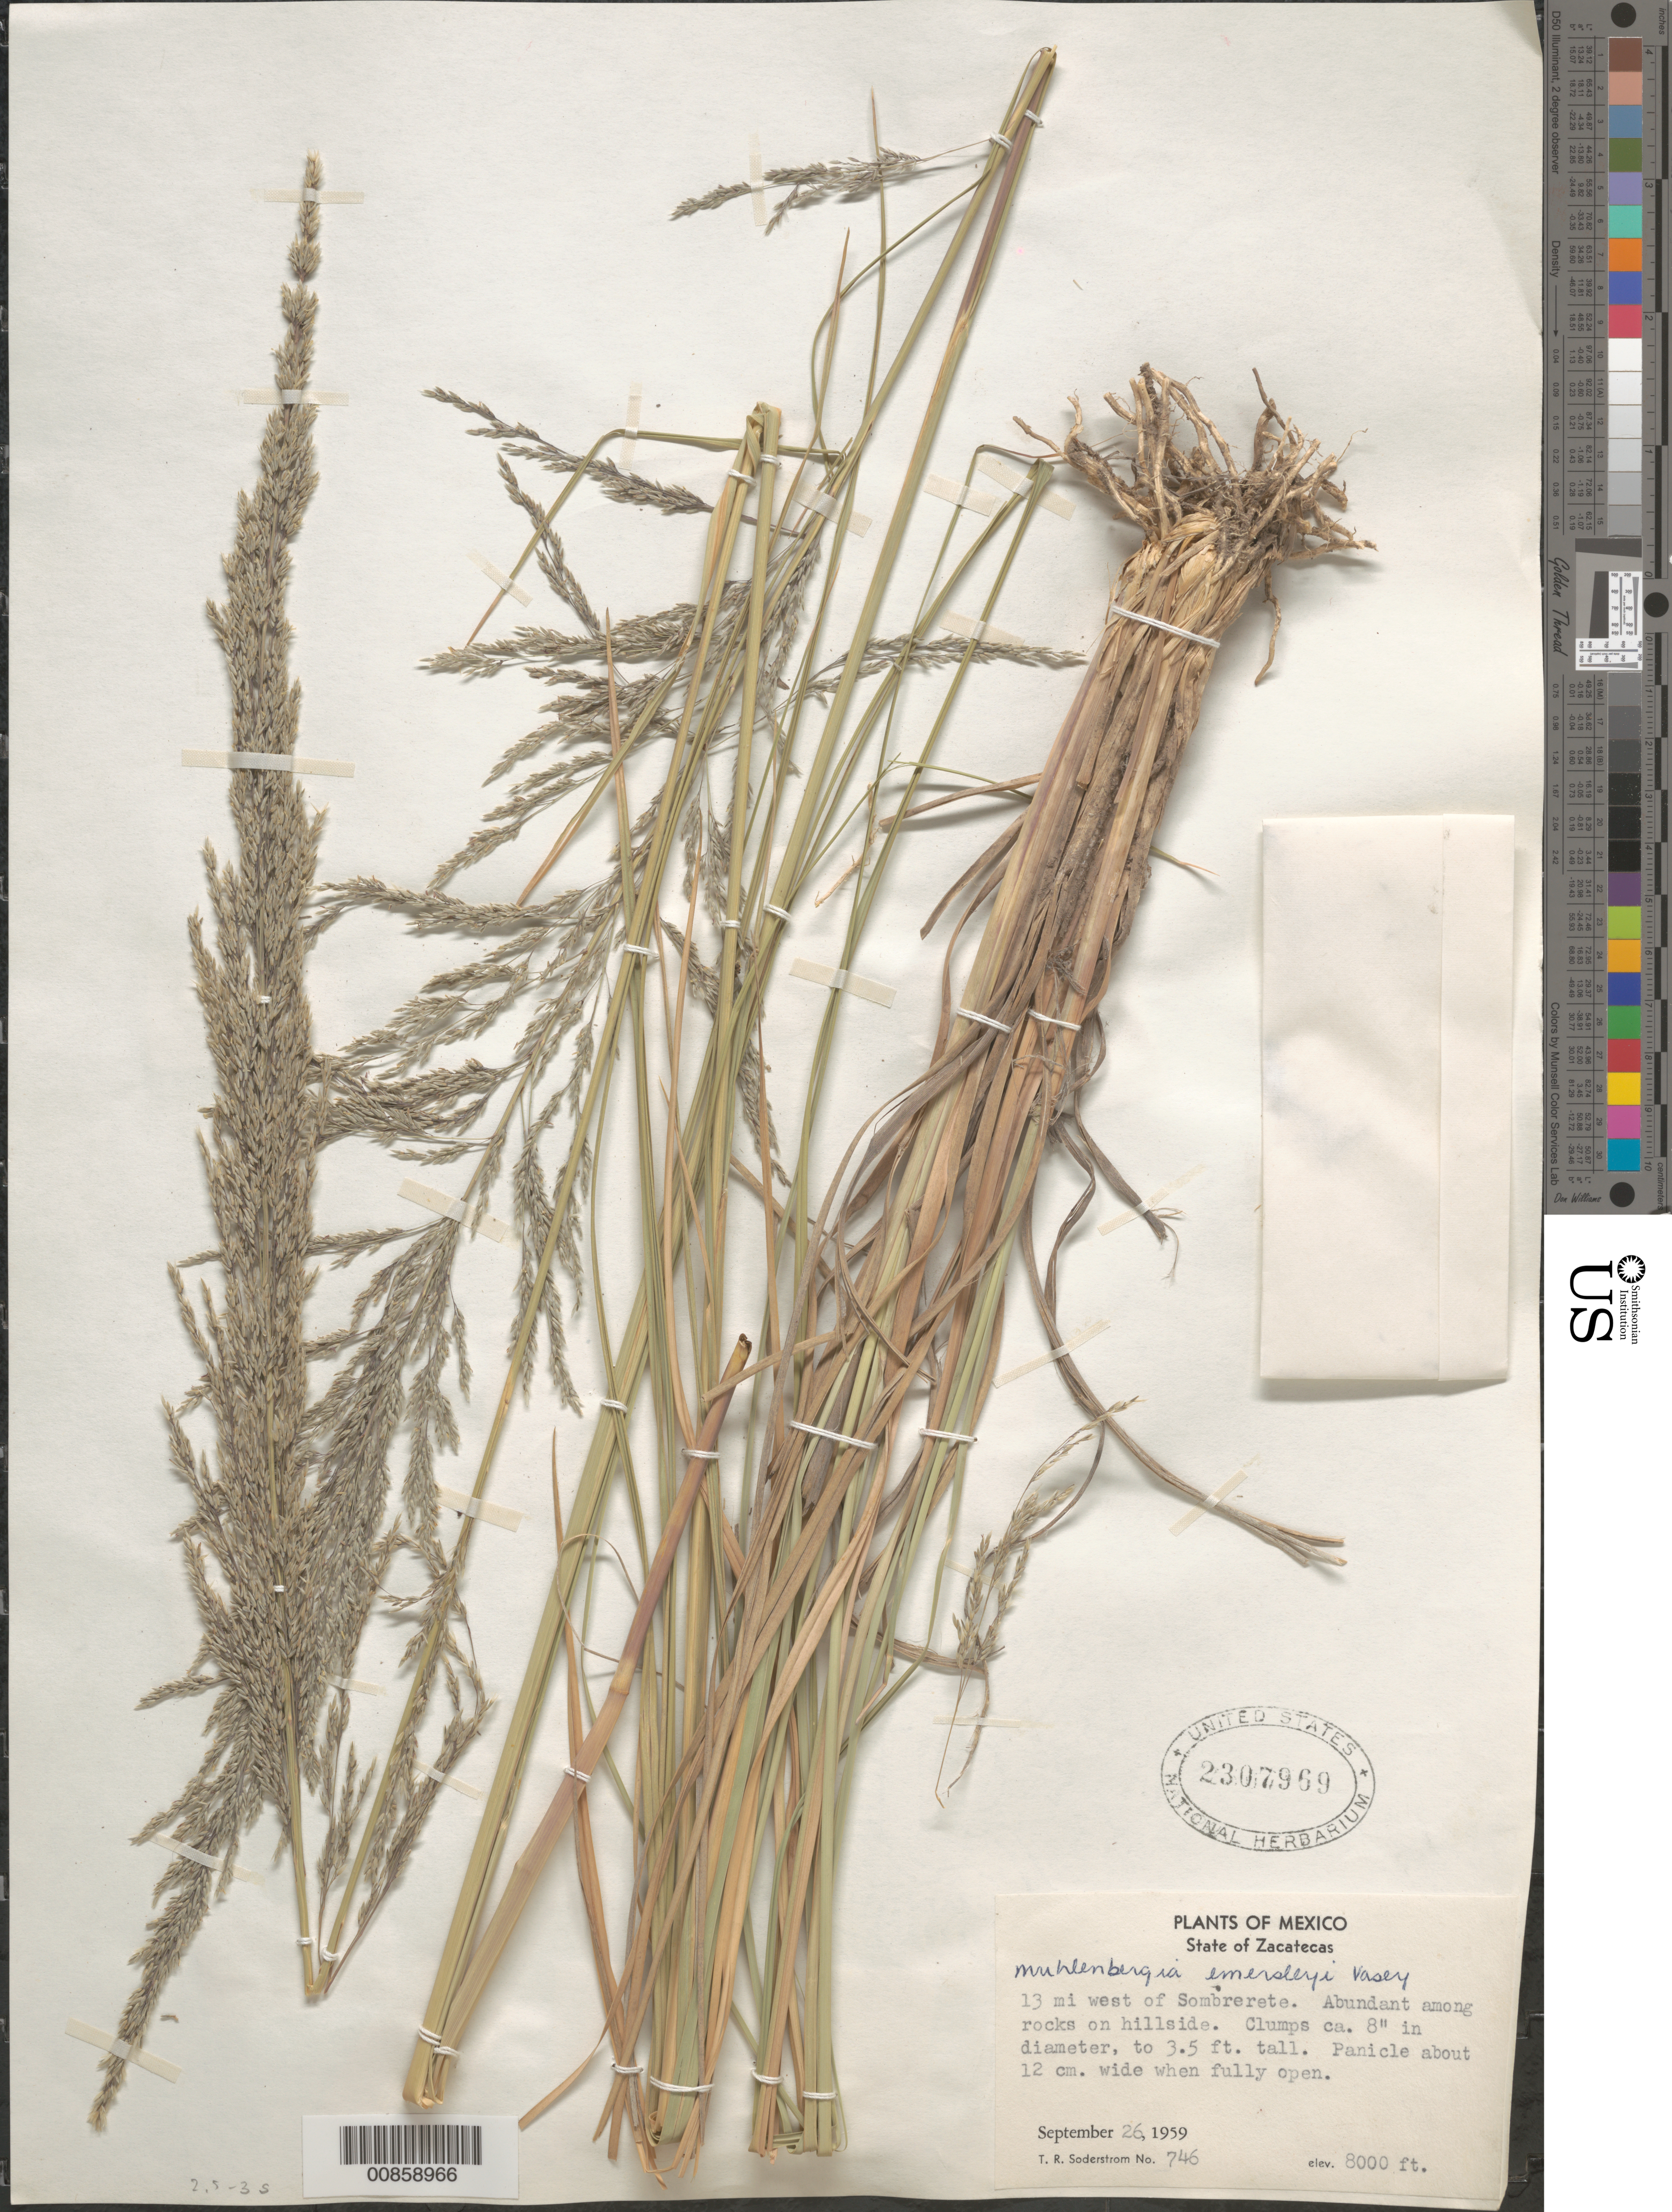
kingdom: Plantae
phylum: Tracheophyta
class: Liliopsida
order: Poales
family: Poaceae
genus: Muhlenbergia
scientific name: Muhlenbergia emersleyi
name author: Vasey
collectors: T. R. Soderstrom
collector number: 746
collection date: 1959-09-26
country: Mexico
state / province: Zacatecas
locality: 13 mi west of Sombrerete. Abundant among rocks on hillside.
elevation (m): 2438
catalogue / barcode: US 2307969